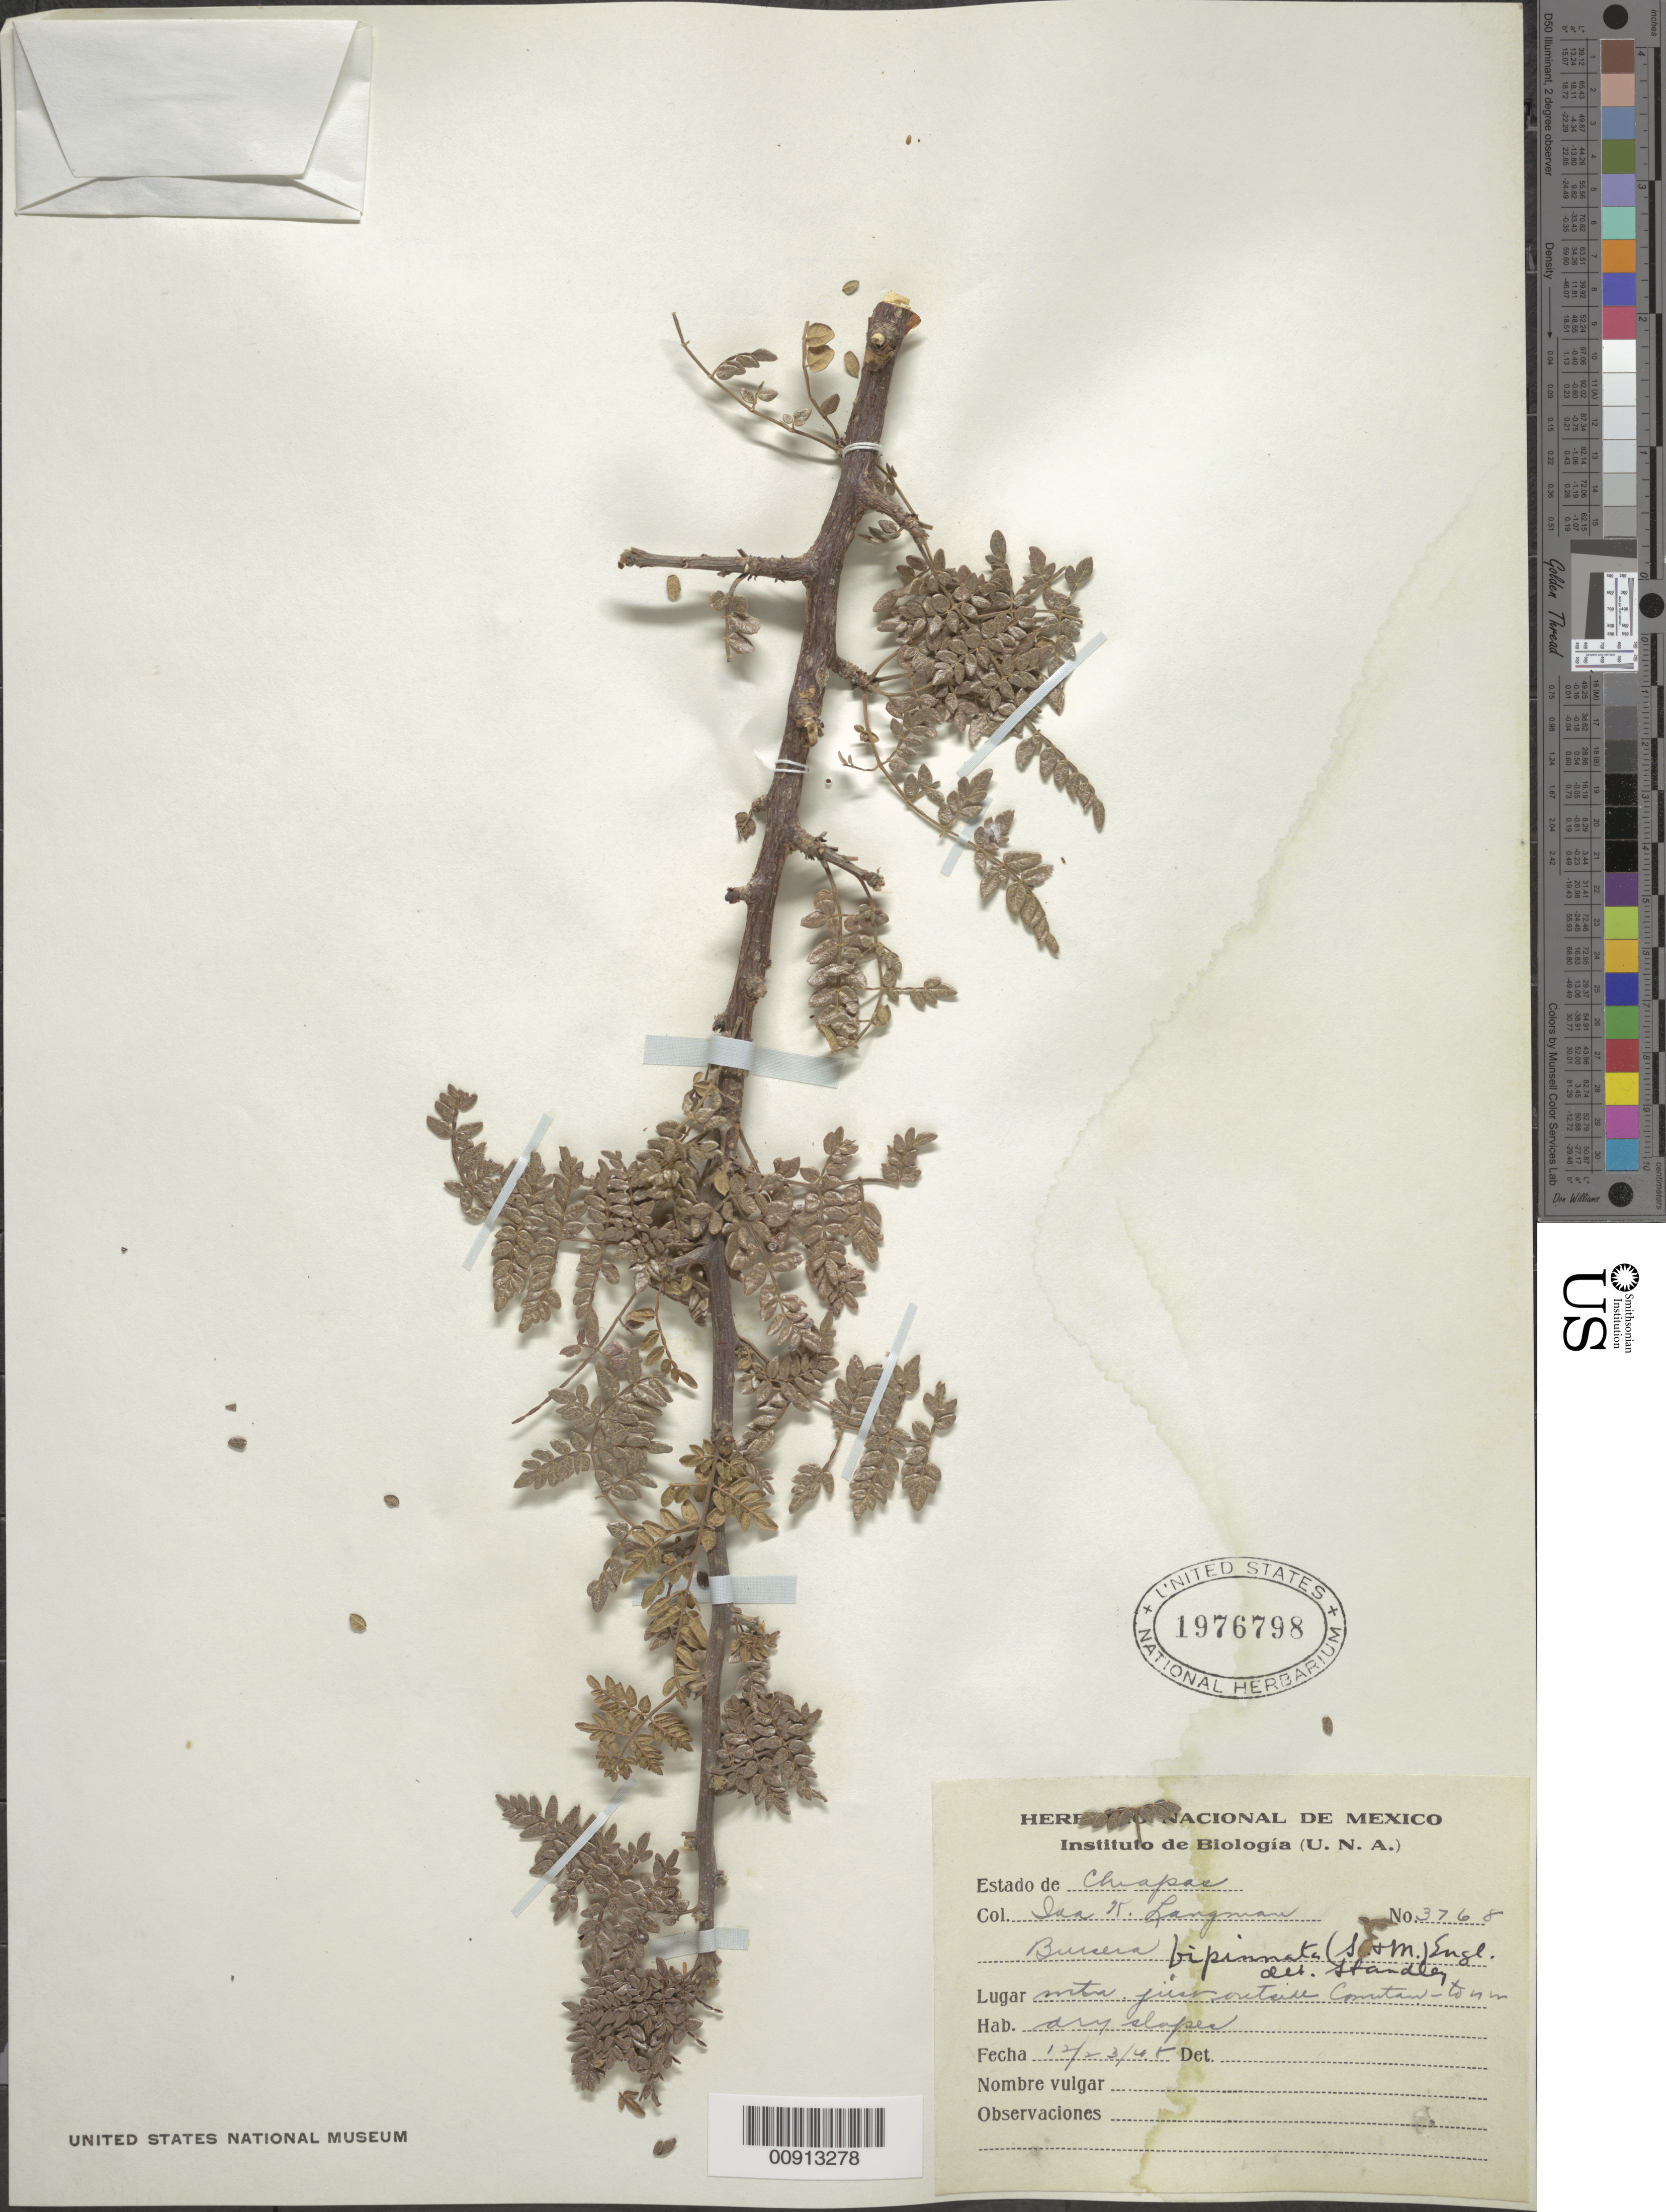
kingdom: Plantae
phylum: Tracheophyta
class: Magnoliopsida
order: Sapindales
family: Burseraceae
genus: Bursera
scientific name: Bursera bipinnata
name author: Engl.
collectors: I. K. Langman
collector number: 3768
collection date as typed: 23 Dec 1948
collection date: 1948-12-23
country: Mexico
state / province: Chiapas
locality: Mts. Just outside Comitán - to NW.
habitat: Dry slopes.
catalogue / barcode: US 1976798